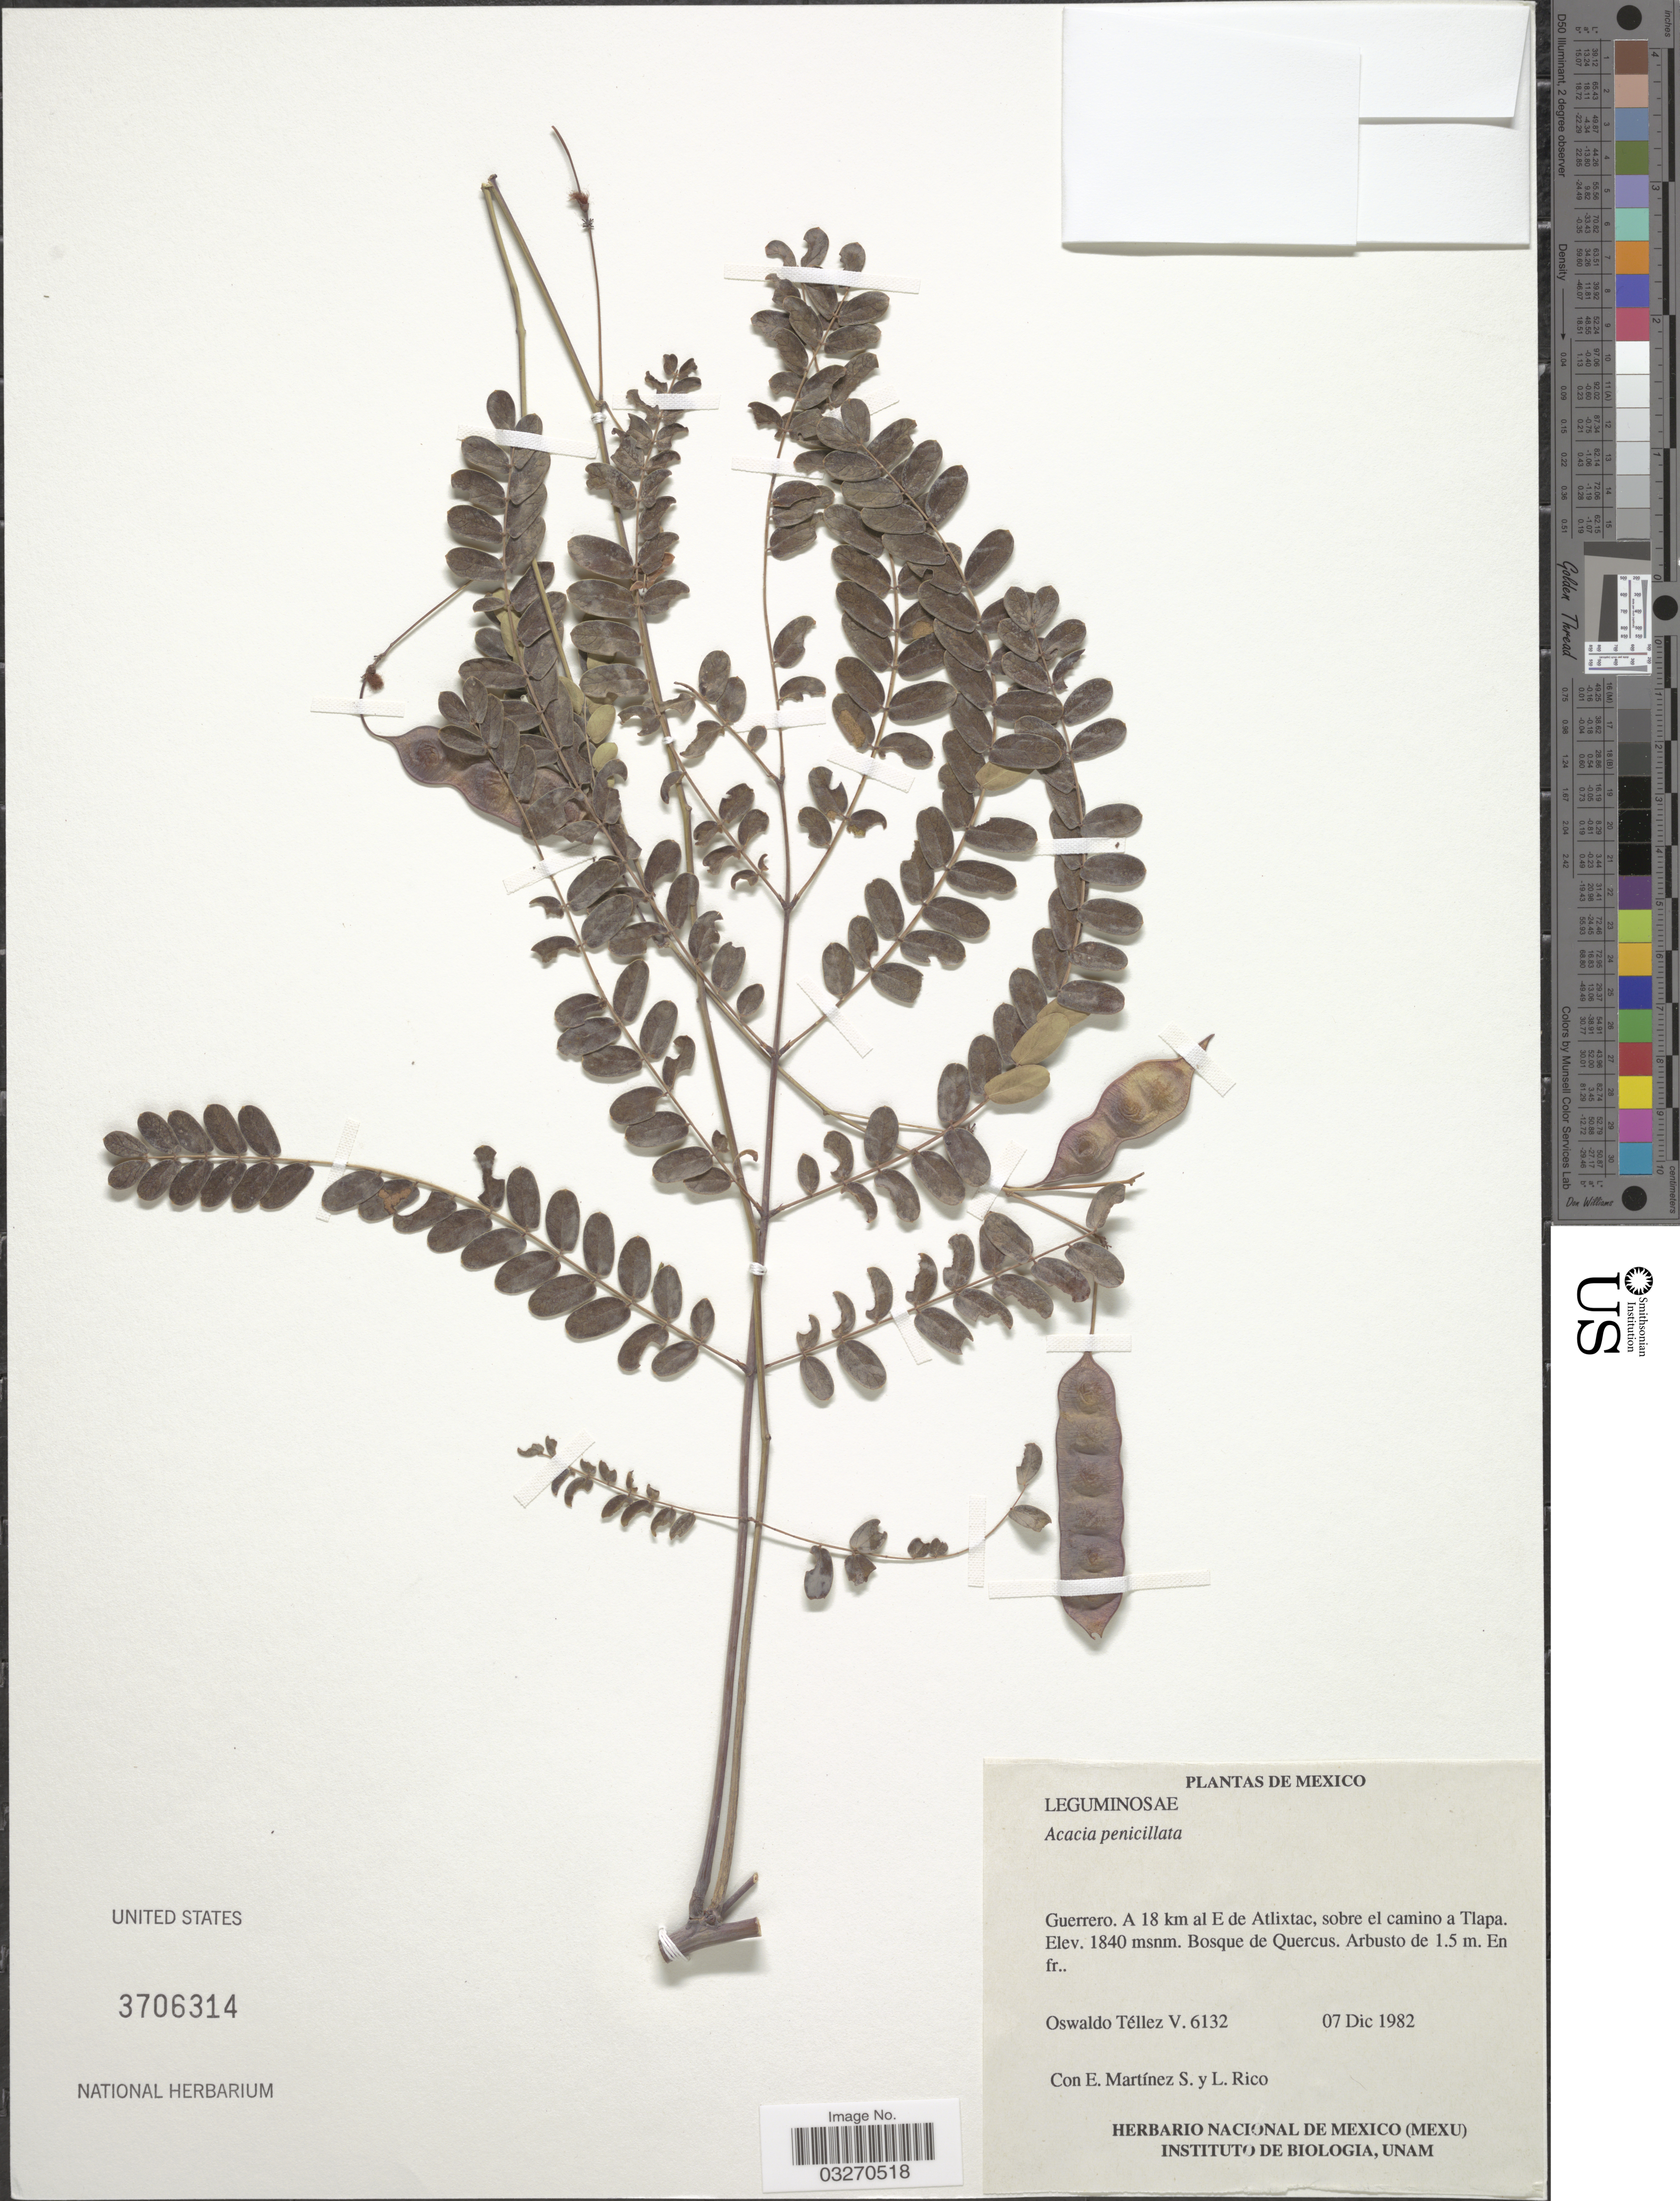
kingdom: Plantae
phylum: Tracheophyta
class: Magnoliopsida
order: Fabales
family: Fabaceae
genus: Acacia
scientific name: Acacia penicillata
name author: Standl.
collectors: O. Téllez V., E. M. Martínez S. & L. Rico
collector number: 6132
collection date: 1982-12-07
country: Mexico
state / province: Guerrero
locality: A 18 km al E de Atlixtac, sobre el camino a Tlapa.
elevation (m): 1840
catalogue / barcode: US 3706314